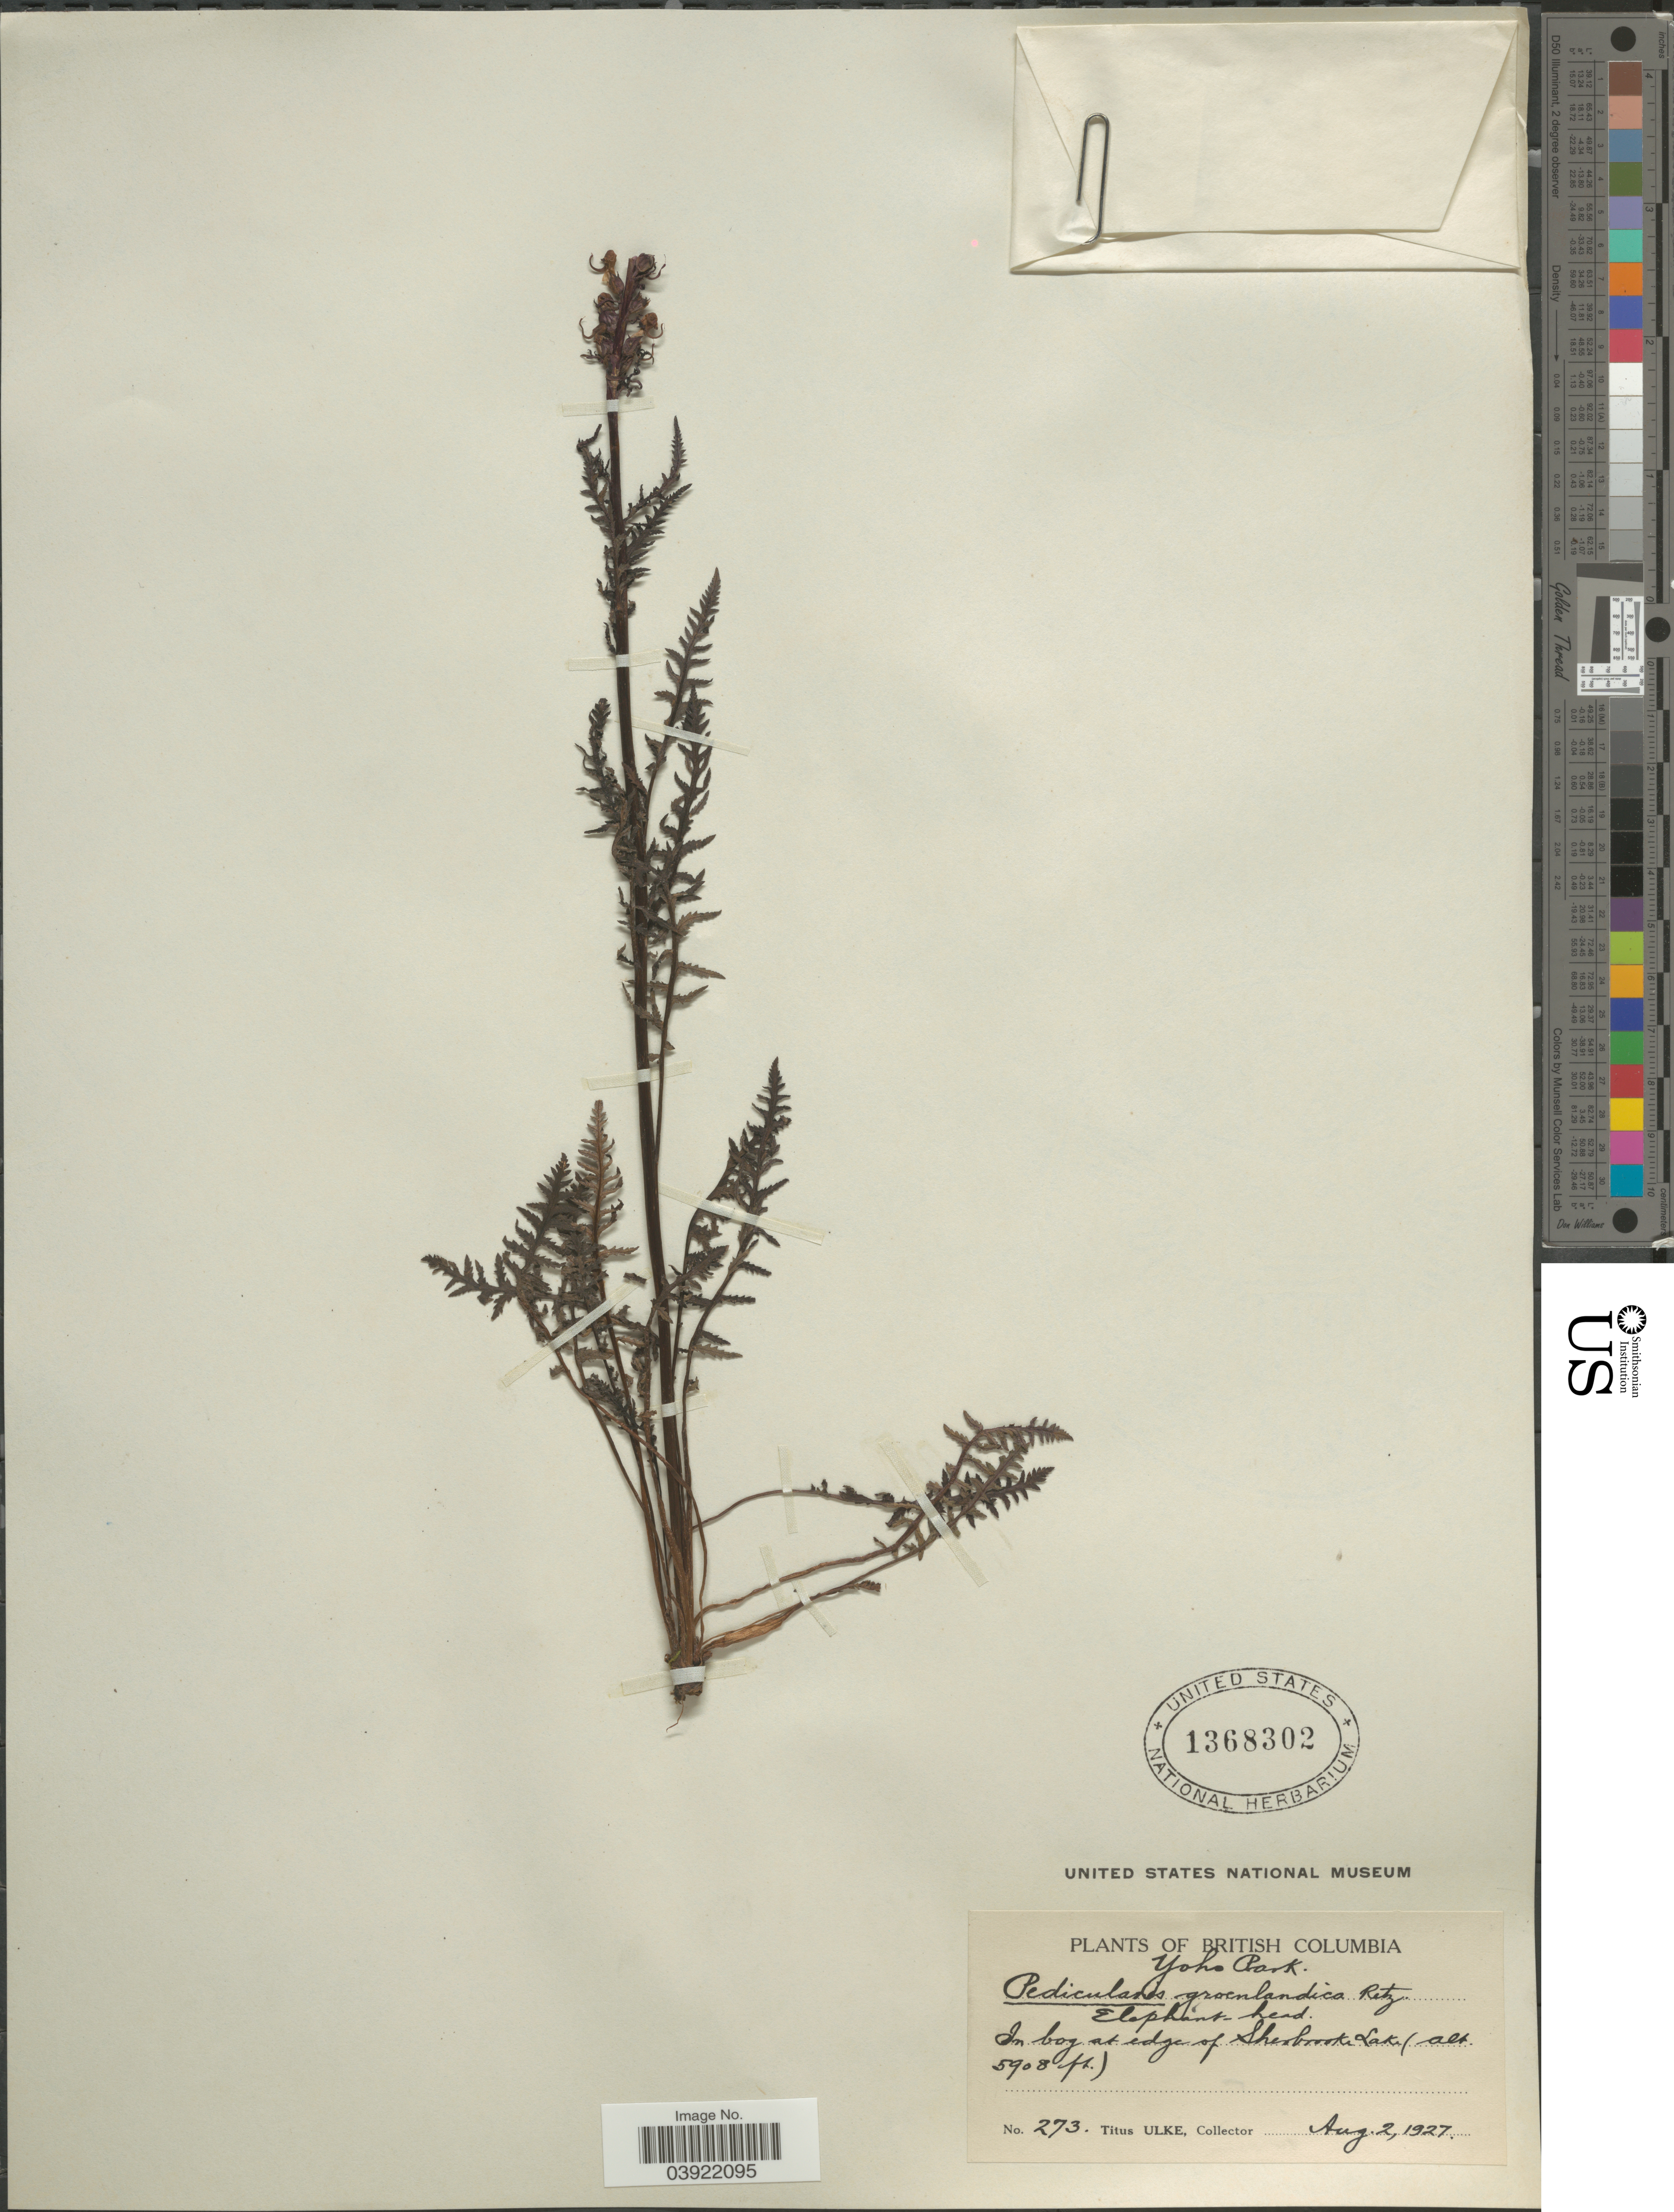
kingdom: Plantae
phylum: Tracheophyta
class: Magnoliopsida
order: Lamiales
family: Orobanchaceae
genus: Pedicularis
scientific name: Pedicularis groenlandica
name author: Retz.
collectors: T. Ulke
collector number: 273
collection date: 1927-08-02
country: Canada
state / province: British Columbia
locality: Yoho Park. In bog at edge of Sherbrooke Lake.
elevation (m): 1801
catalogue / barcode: US 1368302